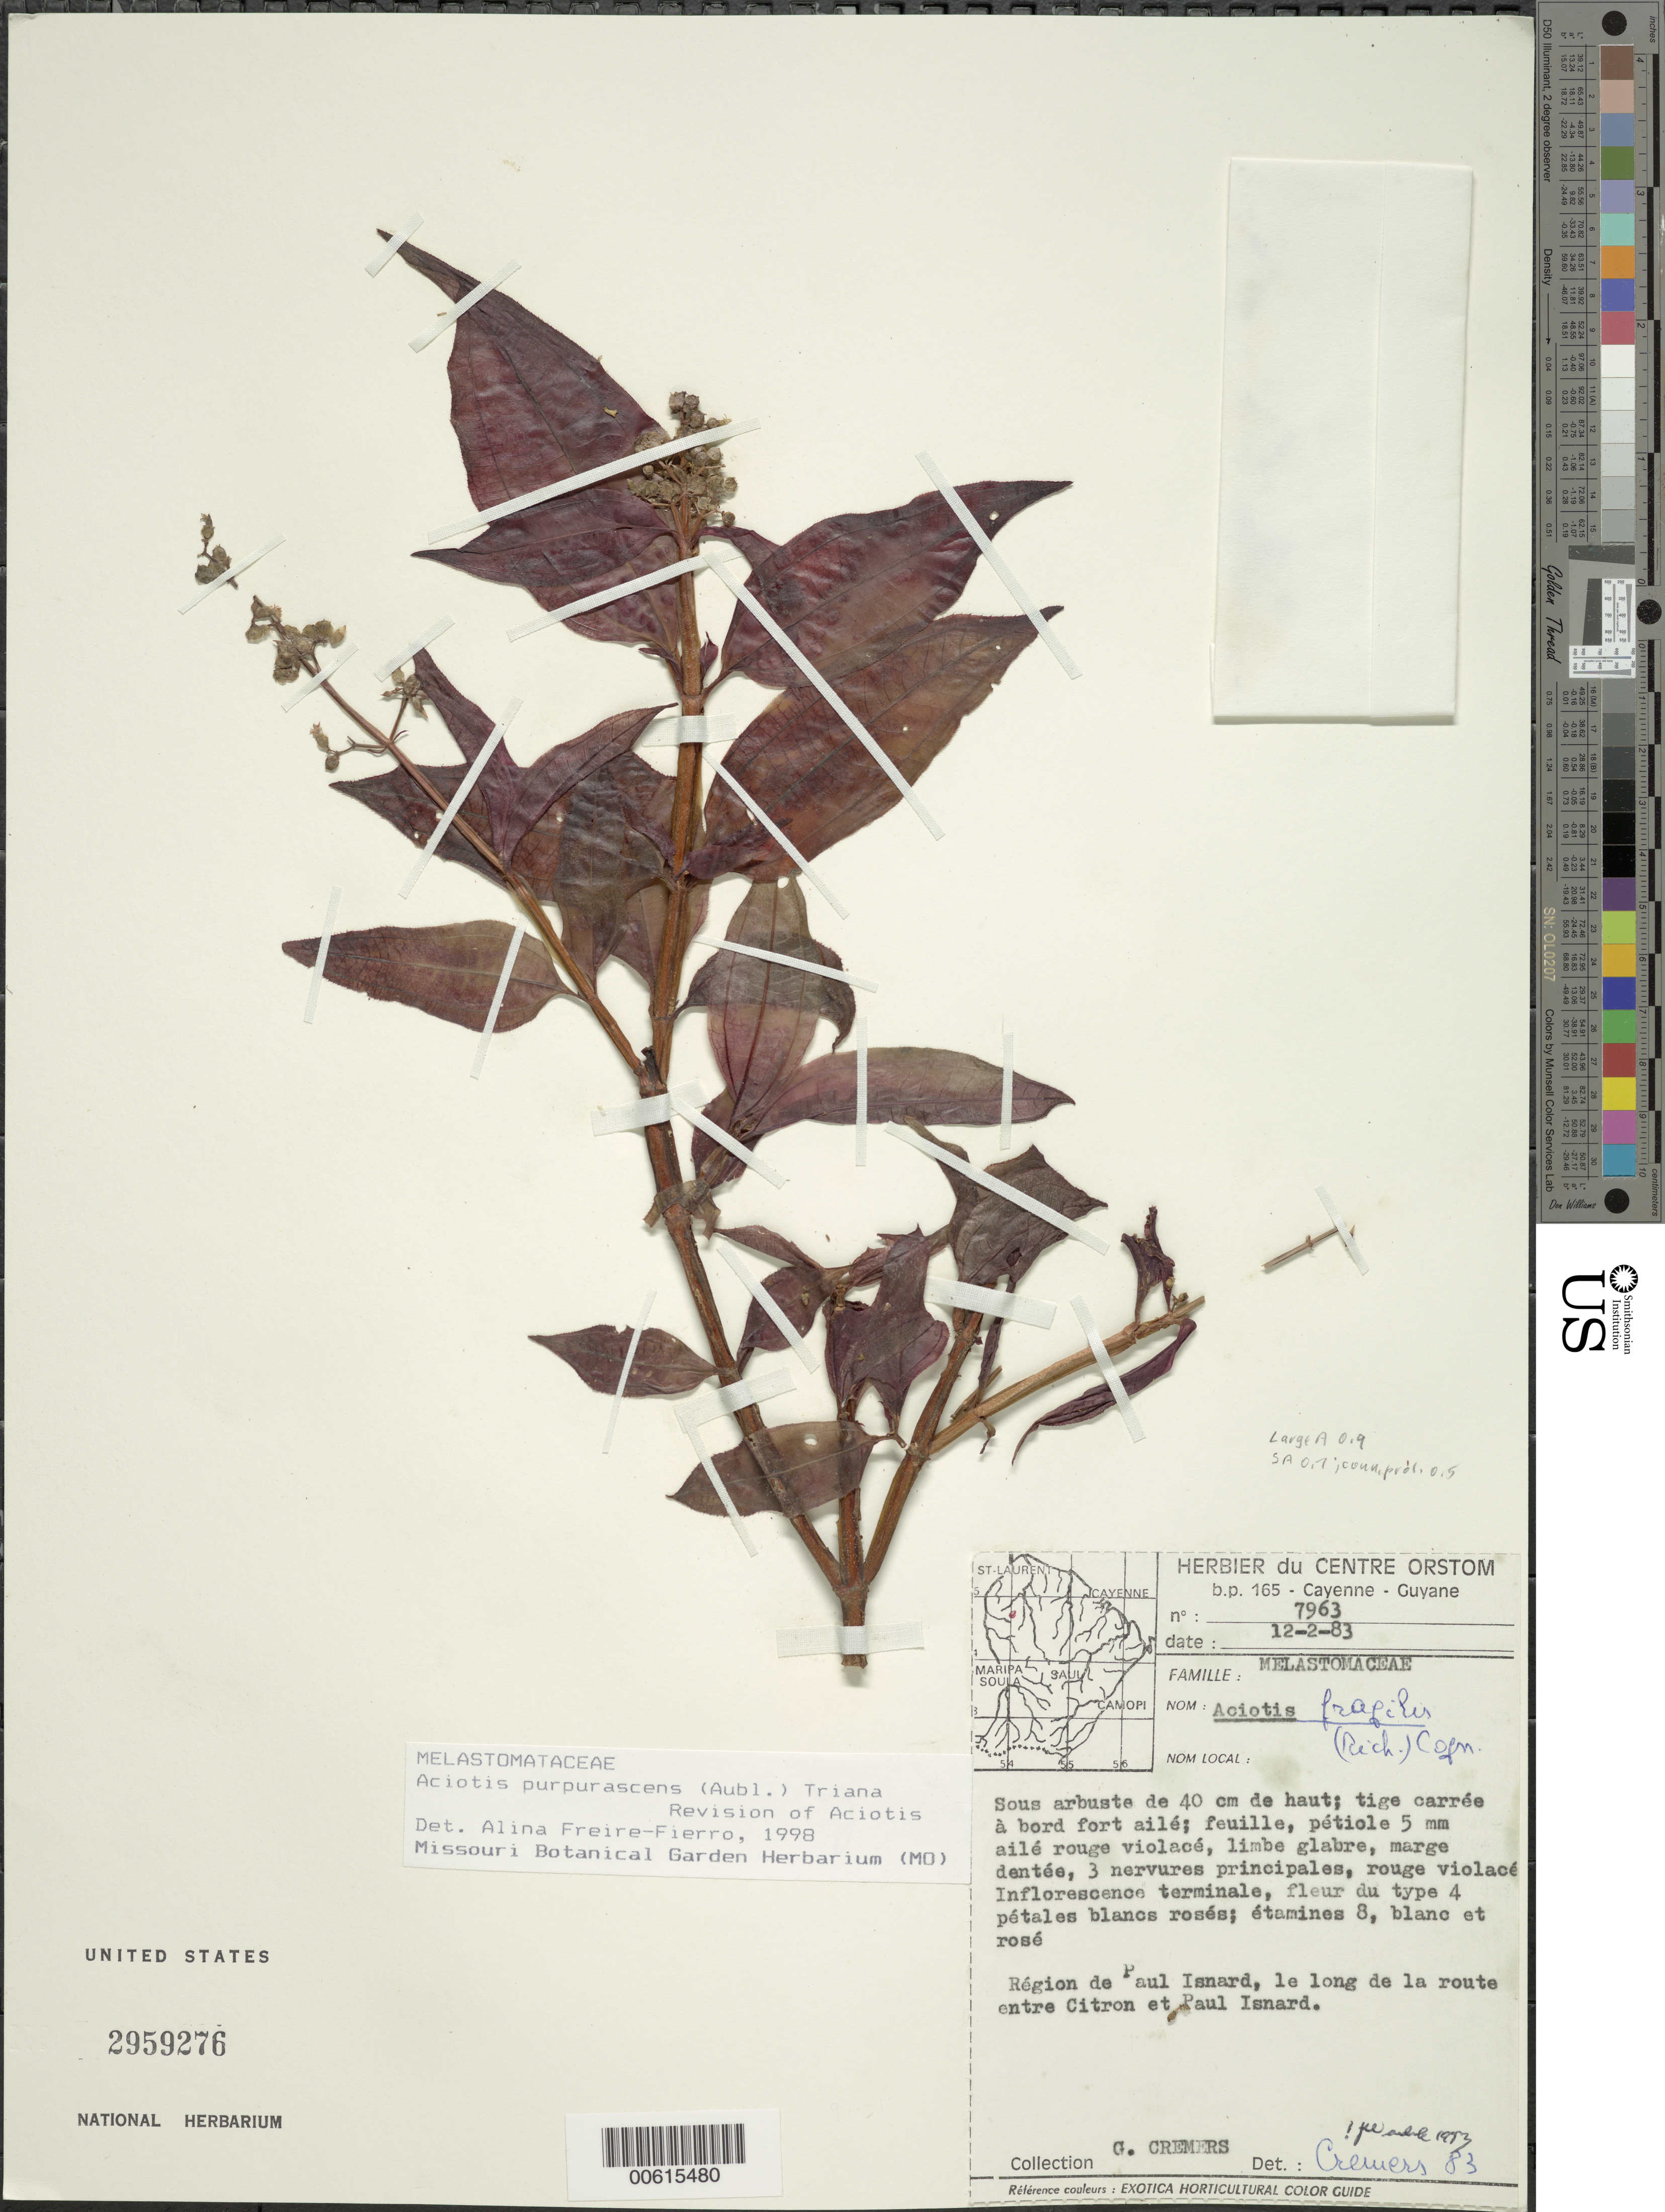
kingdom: Plantae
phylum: Tracheophyta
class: Magnoliopsida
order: Myrtales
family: Melastomataceae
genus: Aciotis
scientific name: Aciotis purpurascens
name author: (Aubl.) Triana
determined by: Freire-Fierro, A.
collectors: G. Cremers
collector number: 7963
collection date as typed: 12-Feb-83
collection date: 1983-02-12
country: French Guiana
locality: Paul Isnard région, le long de la route entre Citron et Paul Isnard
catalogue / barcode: US 2959276